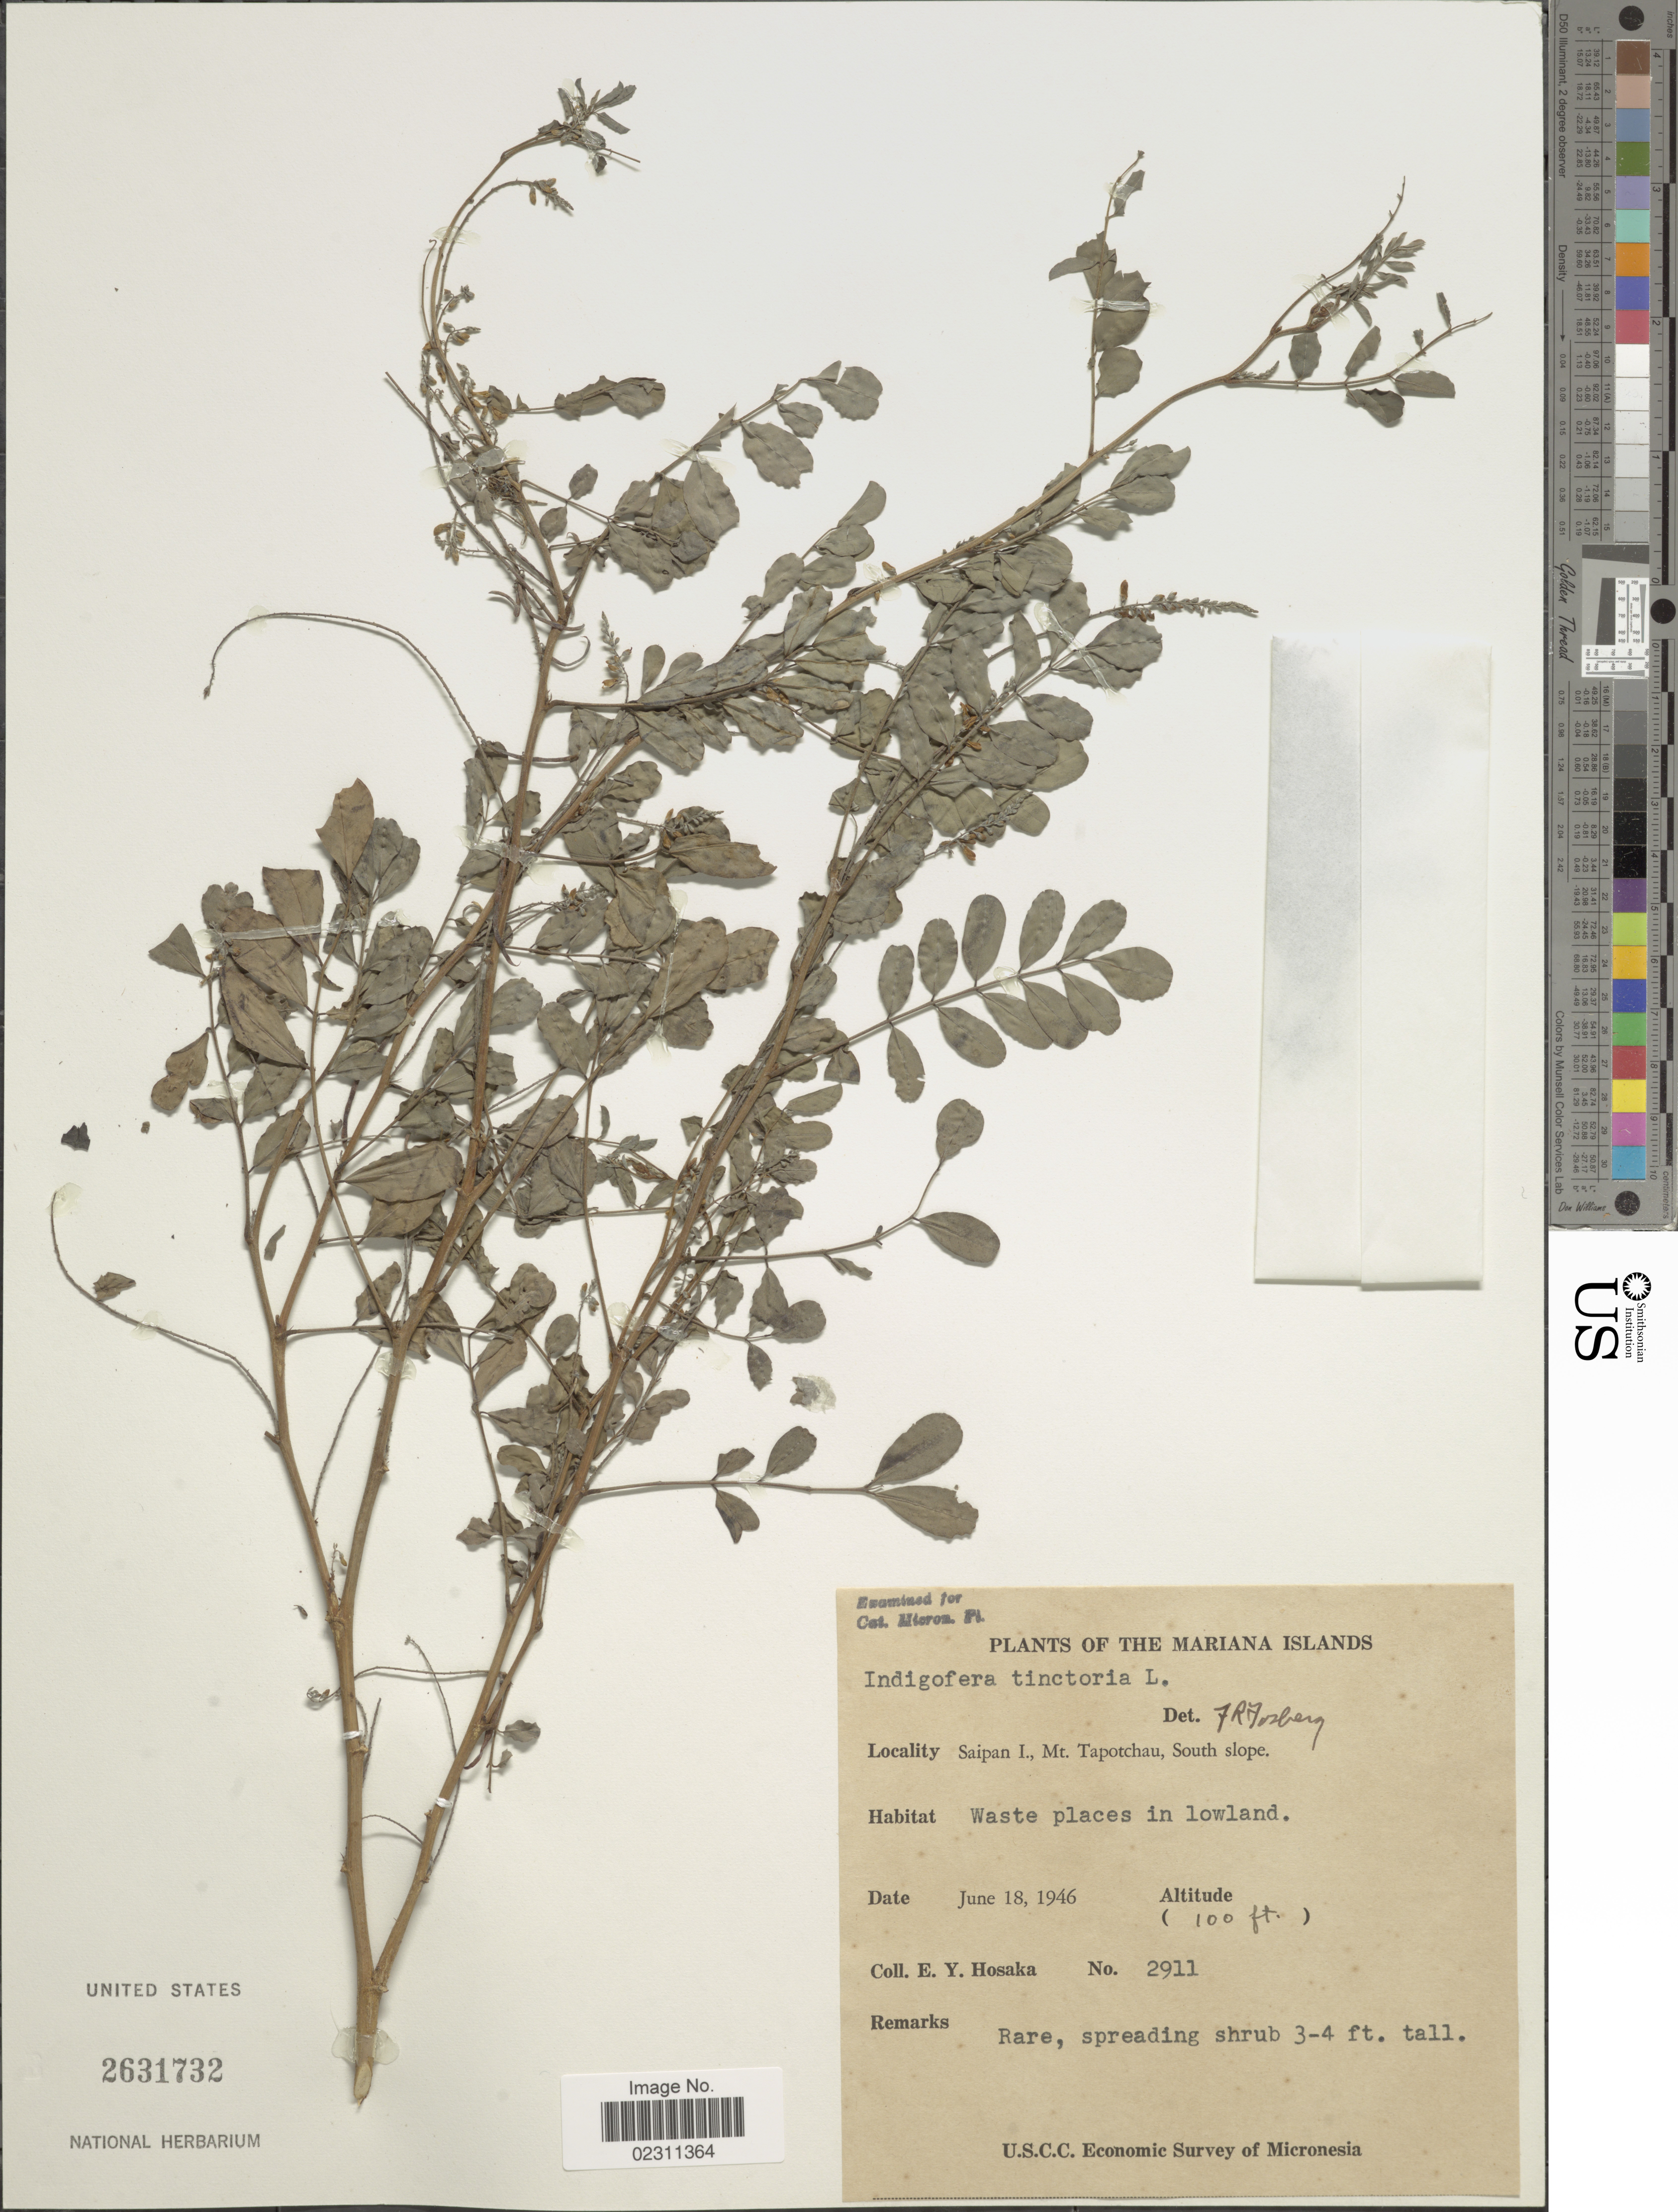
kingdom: Plantae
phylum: Tracheophyta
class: Magnoliopsida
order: Fabales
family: Fabaceae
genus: Indigofera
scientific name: Indigofera tinctoria sensu Naves non L.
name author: Naves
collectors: E. Y. Hosaka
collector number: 2911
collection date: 1946-06-18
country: Northern Mariana Islands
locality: Mariana Islands. Saipan I., Mt. Tapotchau, South slope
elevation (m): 30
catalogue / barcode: US 2631732